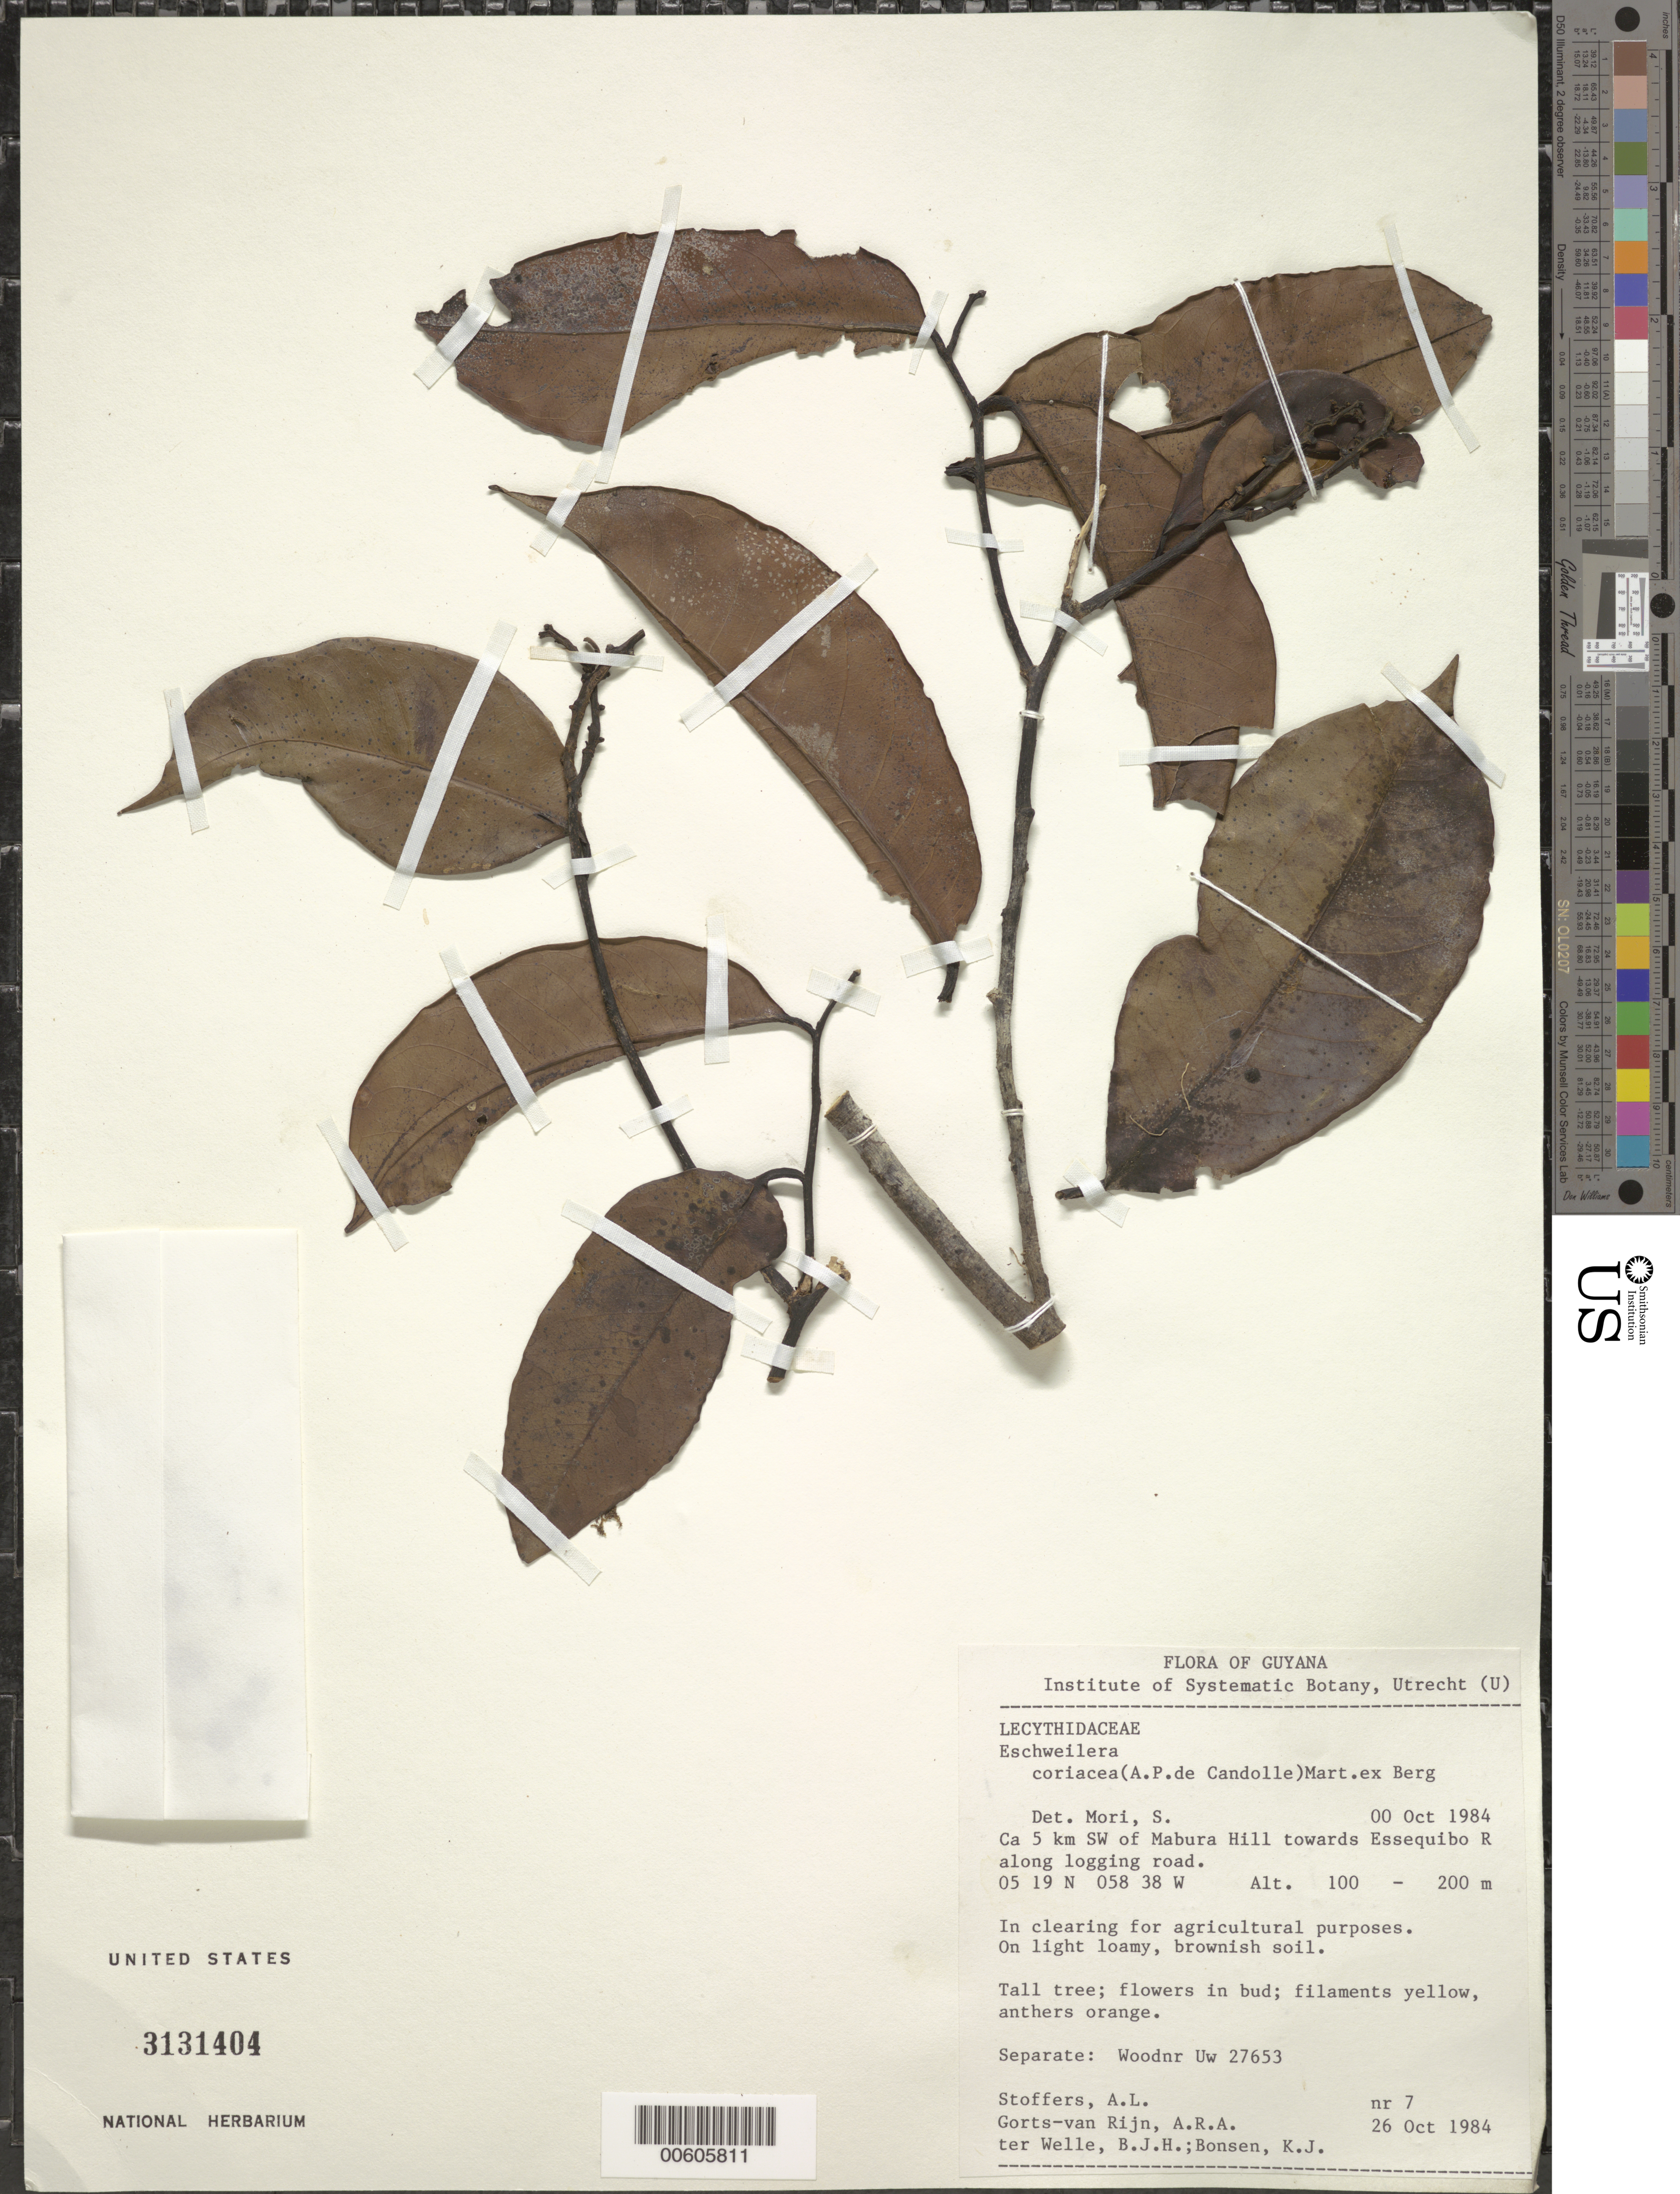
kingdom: Plantae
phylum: Tracheophyta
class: Magnoliopsida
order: Ericales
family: Lecythidaceae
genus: Eschweilera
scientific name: Eschweilera coriacea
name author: (DC.) S.A. Mori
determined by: Mori, Scott A.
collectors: A. Stoffers, A. .R. A. Görts-van Rijn, B. Welle & K. Bonsen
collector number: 7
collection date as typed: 26-Oct-84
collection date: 1984-10-26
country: Guyana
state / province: U. Demerara-Berbice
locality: Mabura Hill, 5 km SW of, towards Essequibo R.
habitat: Clearing for agricultural purposes on light, loamy soil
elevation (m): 100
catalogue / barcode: US 3131404